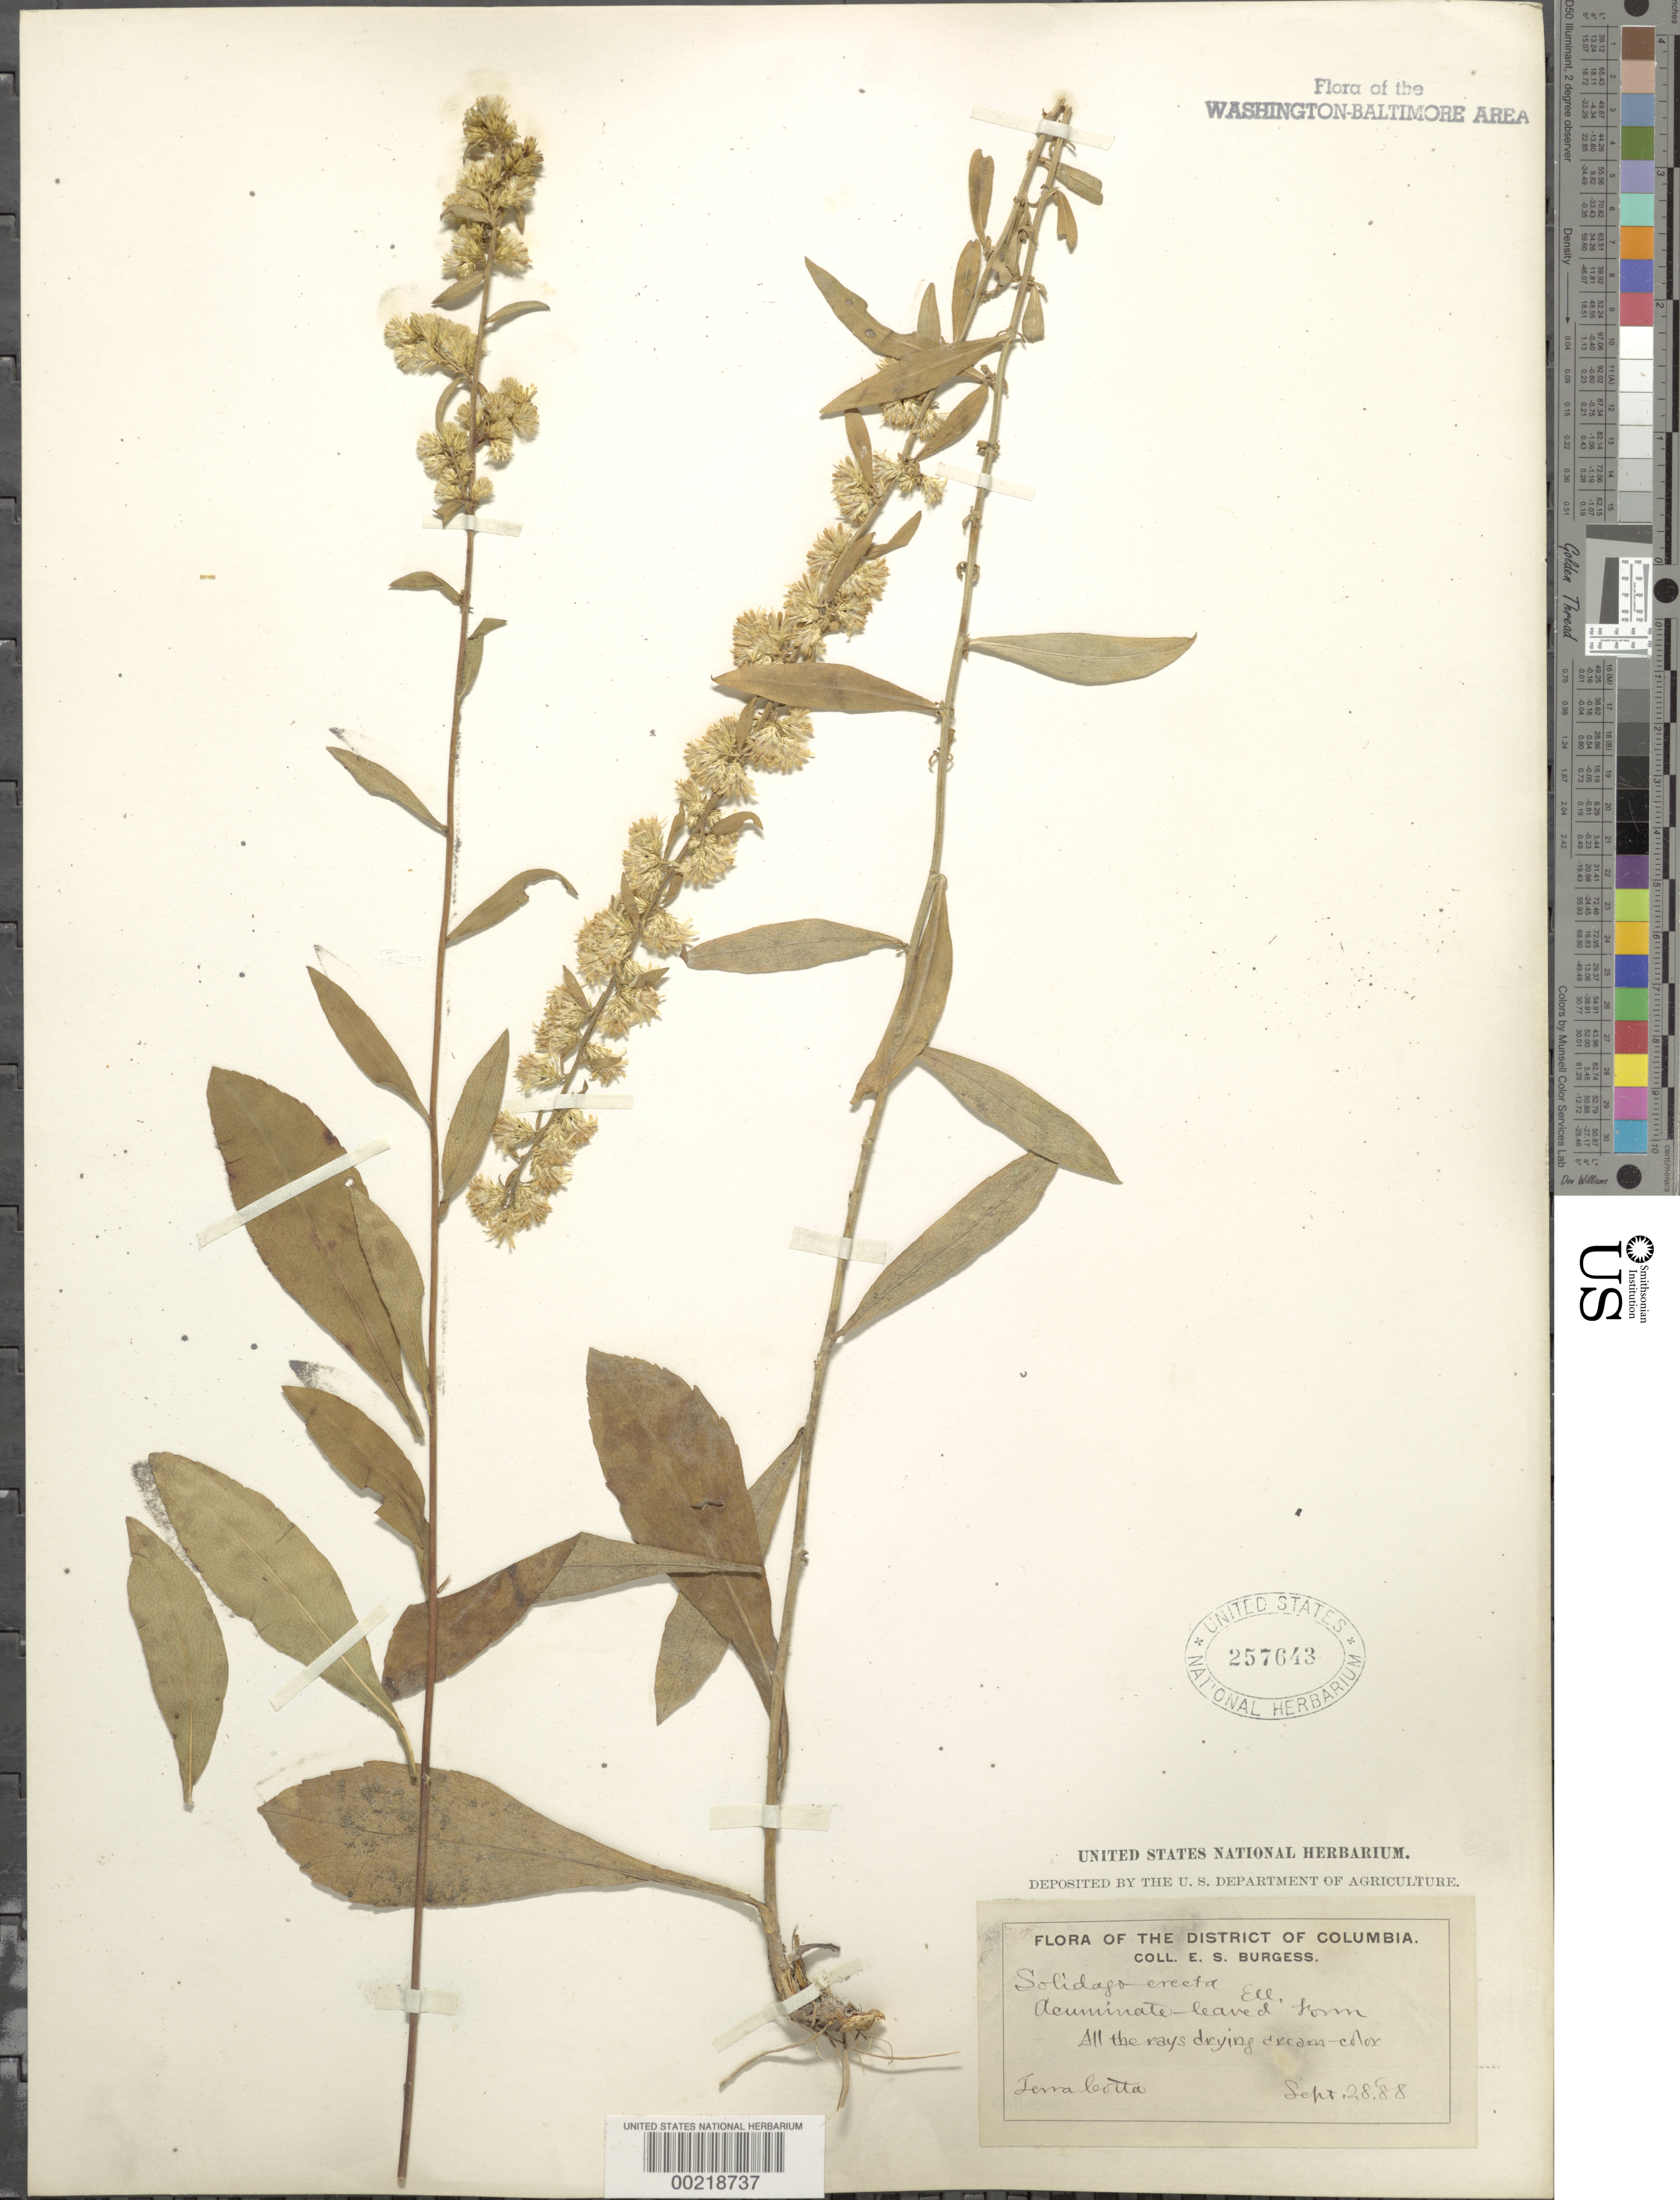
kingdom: Plantae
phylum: Tracheophyta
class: Magnoliopsida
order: Asterales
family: Asteraceae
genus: Solidago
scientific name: Solidago erecta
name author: Pursh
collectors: E. Burgess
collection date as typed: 28 Sep 1888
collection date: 1888-09-28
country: United States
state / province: District of Columbia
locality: Terra Cotta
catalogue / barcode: US 257643